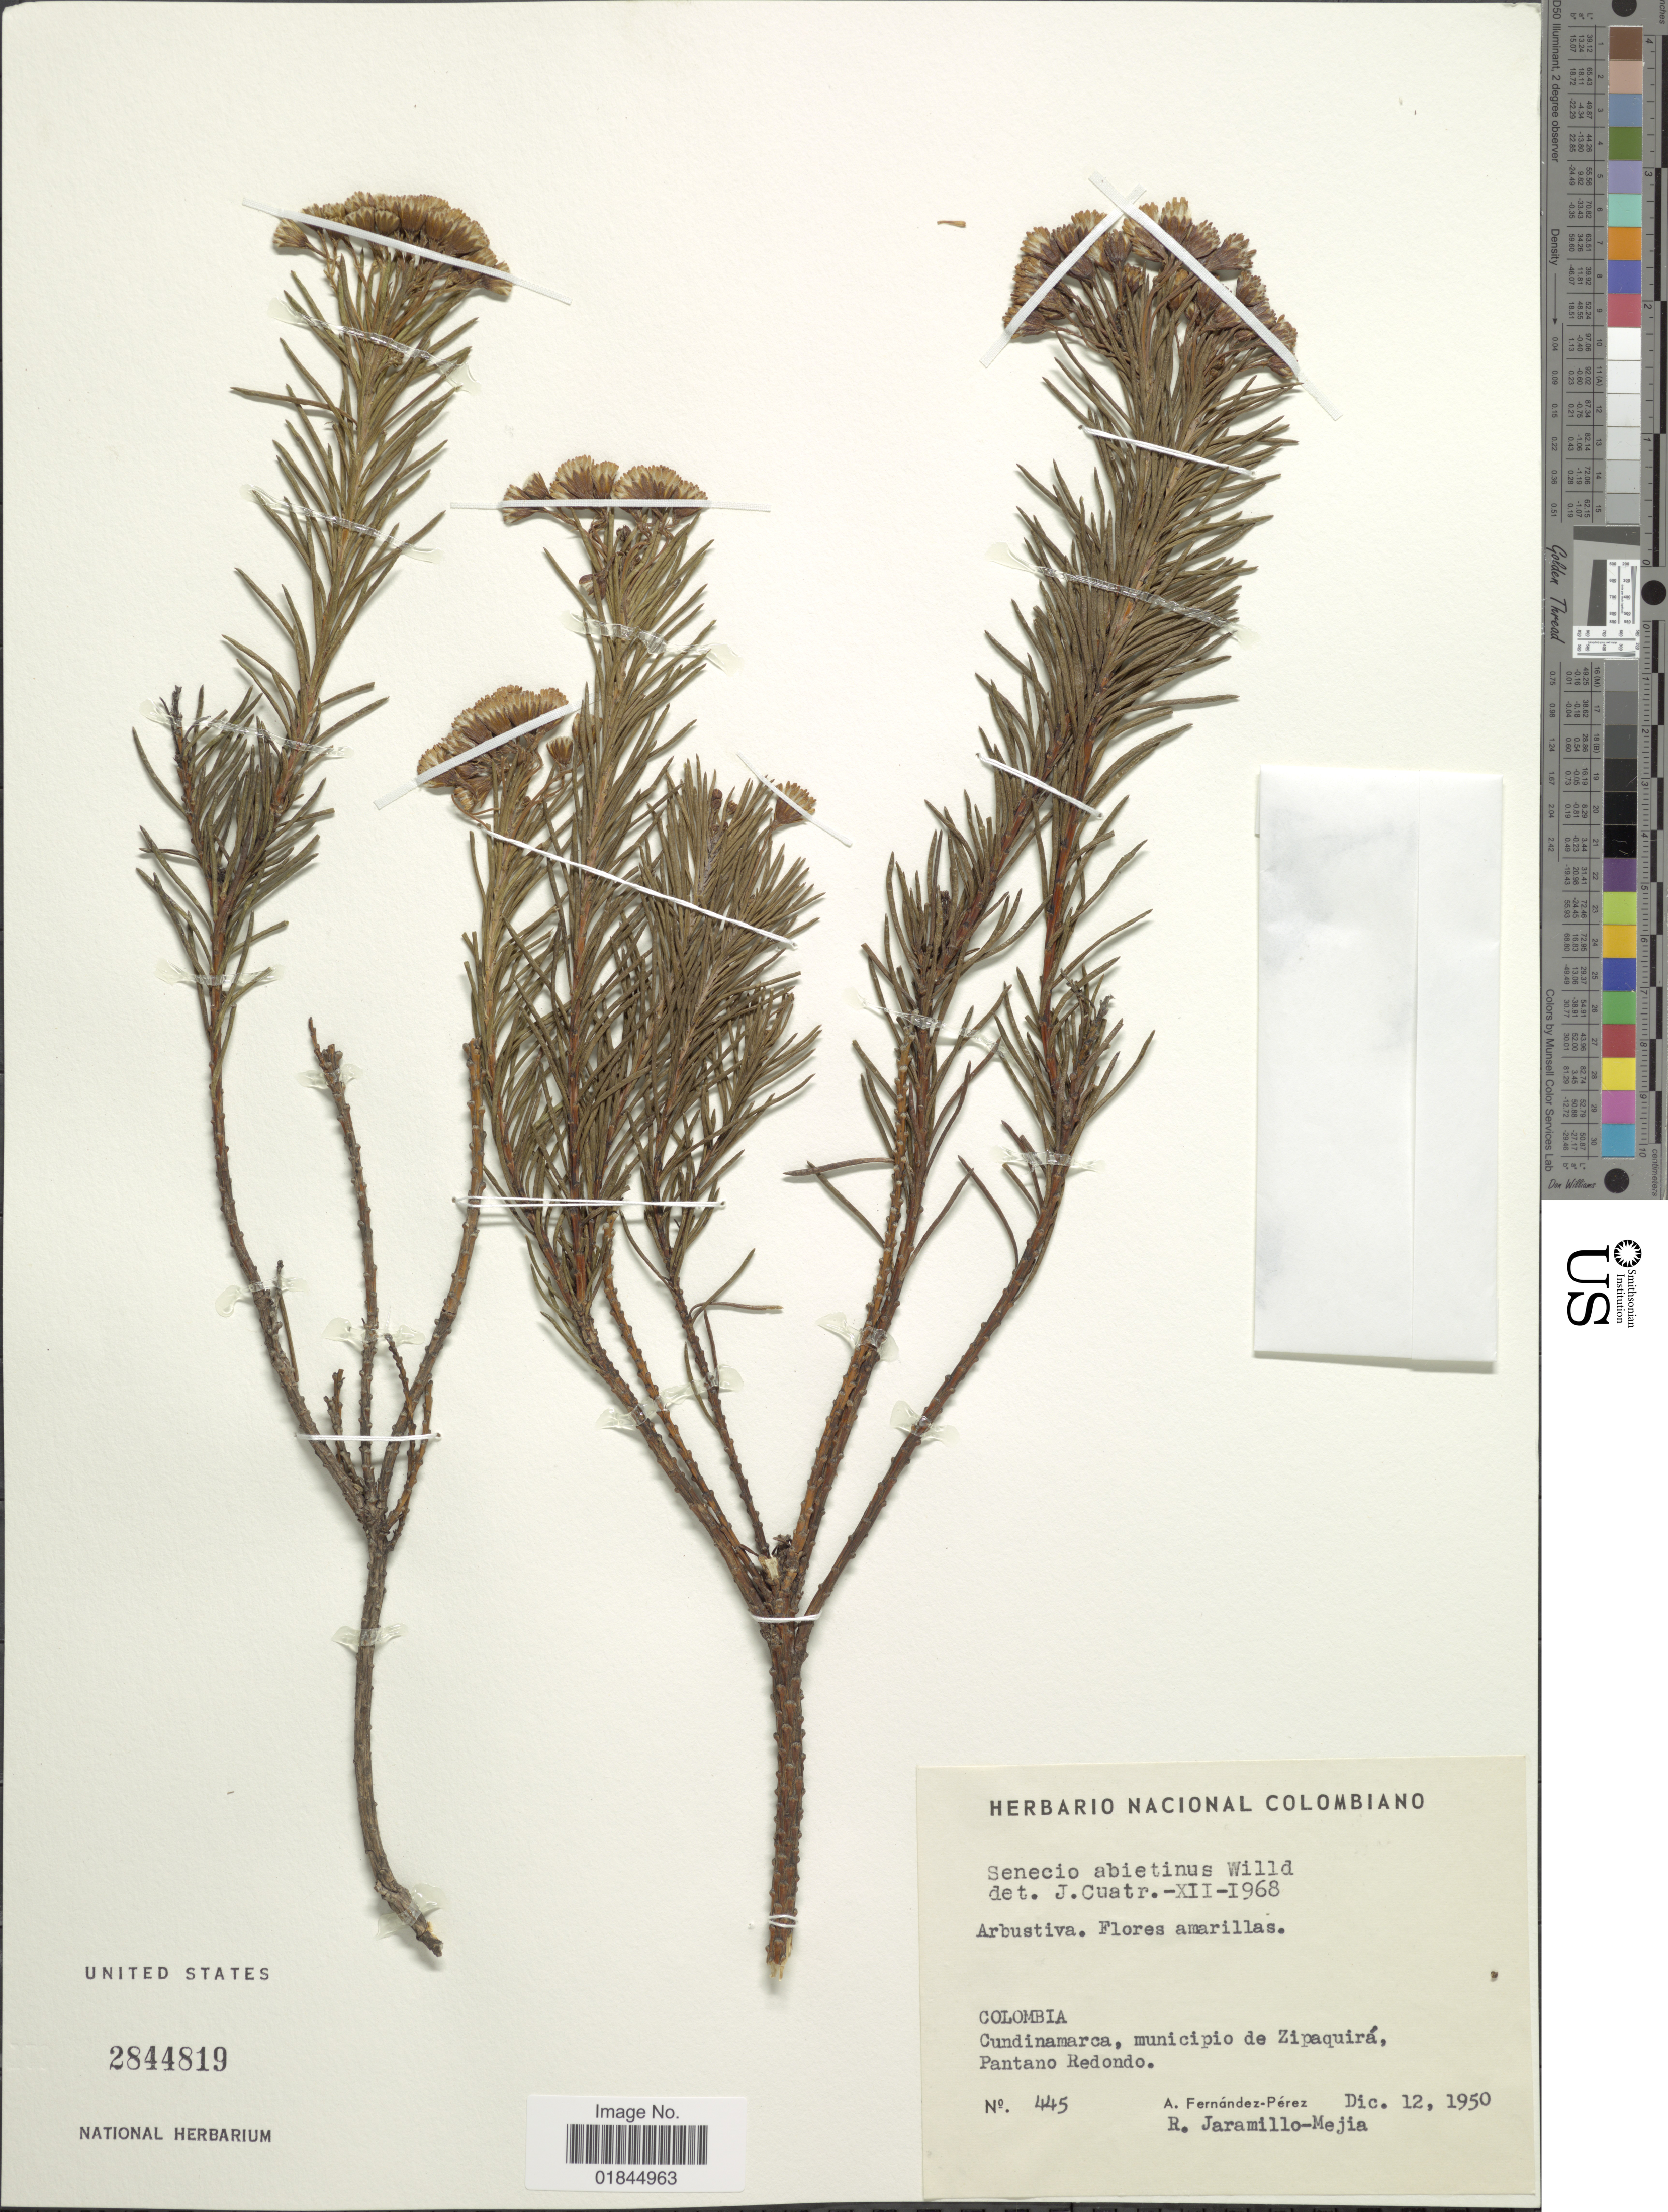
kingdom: Plantae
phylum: Tracheophyta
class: Magnoliopsida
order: Asterales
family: Asteraceae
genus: Pentacalia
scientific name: Pentacalia abietina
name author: (Willd. ex Wedd.) Cuatrec.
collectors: A. Fernández-Pérez & R. Jaramillo M.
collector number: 445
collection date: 1950-12-12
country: Colombia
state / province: Cundinamarca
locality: Municipio de Zipaquira. Pantana Redondo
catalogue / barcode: US 2844819